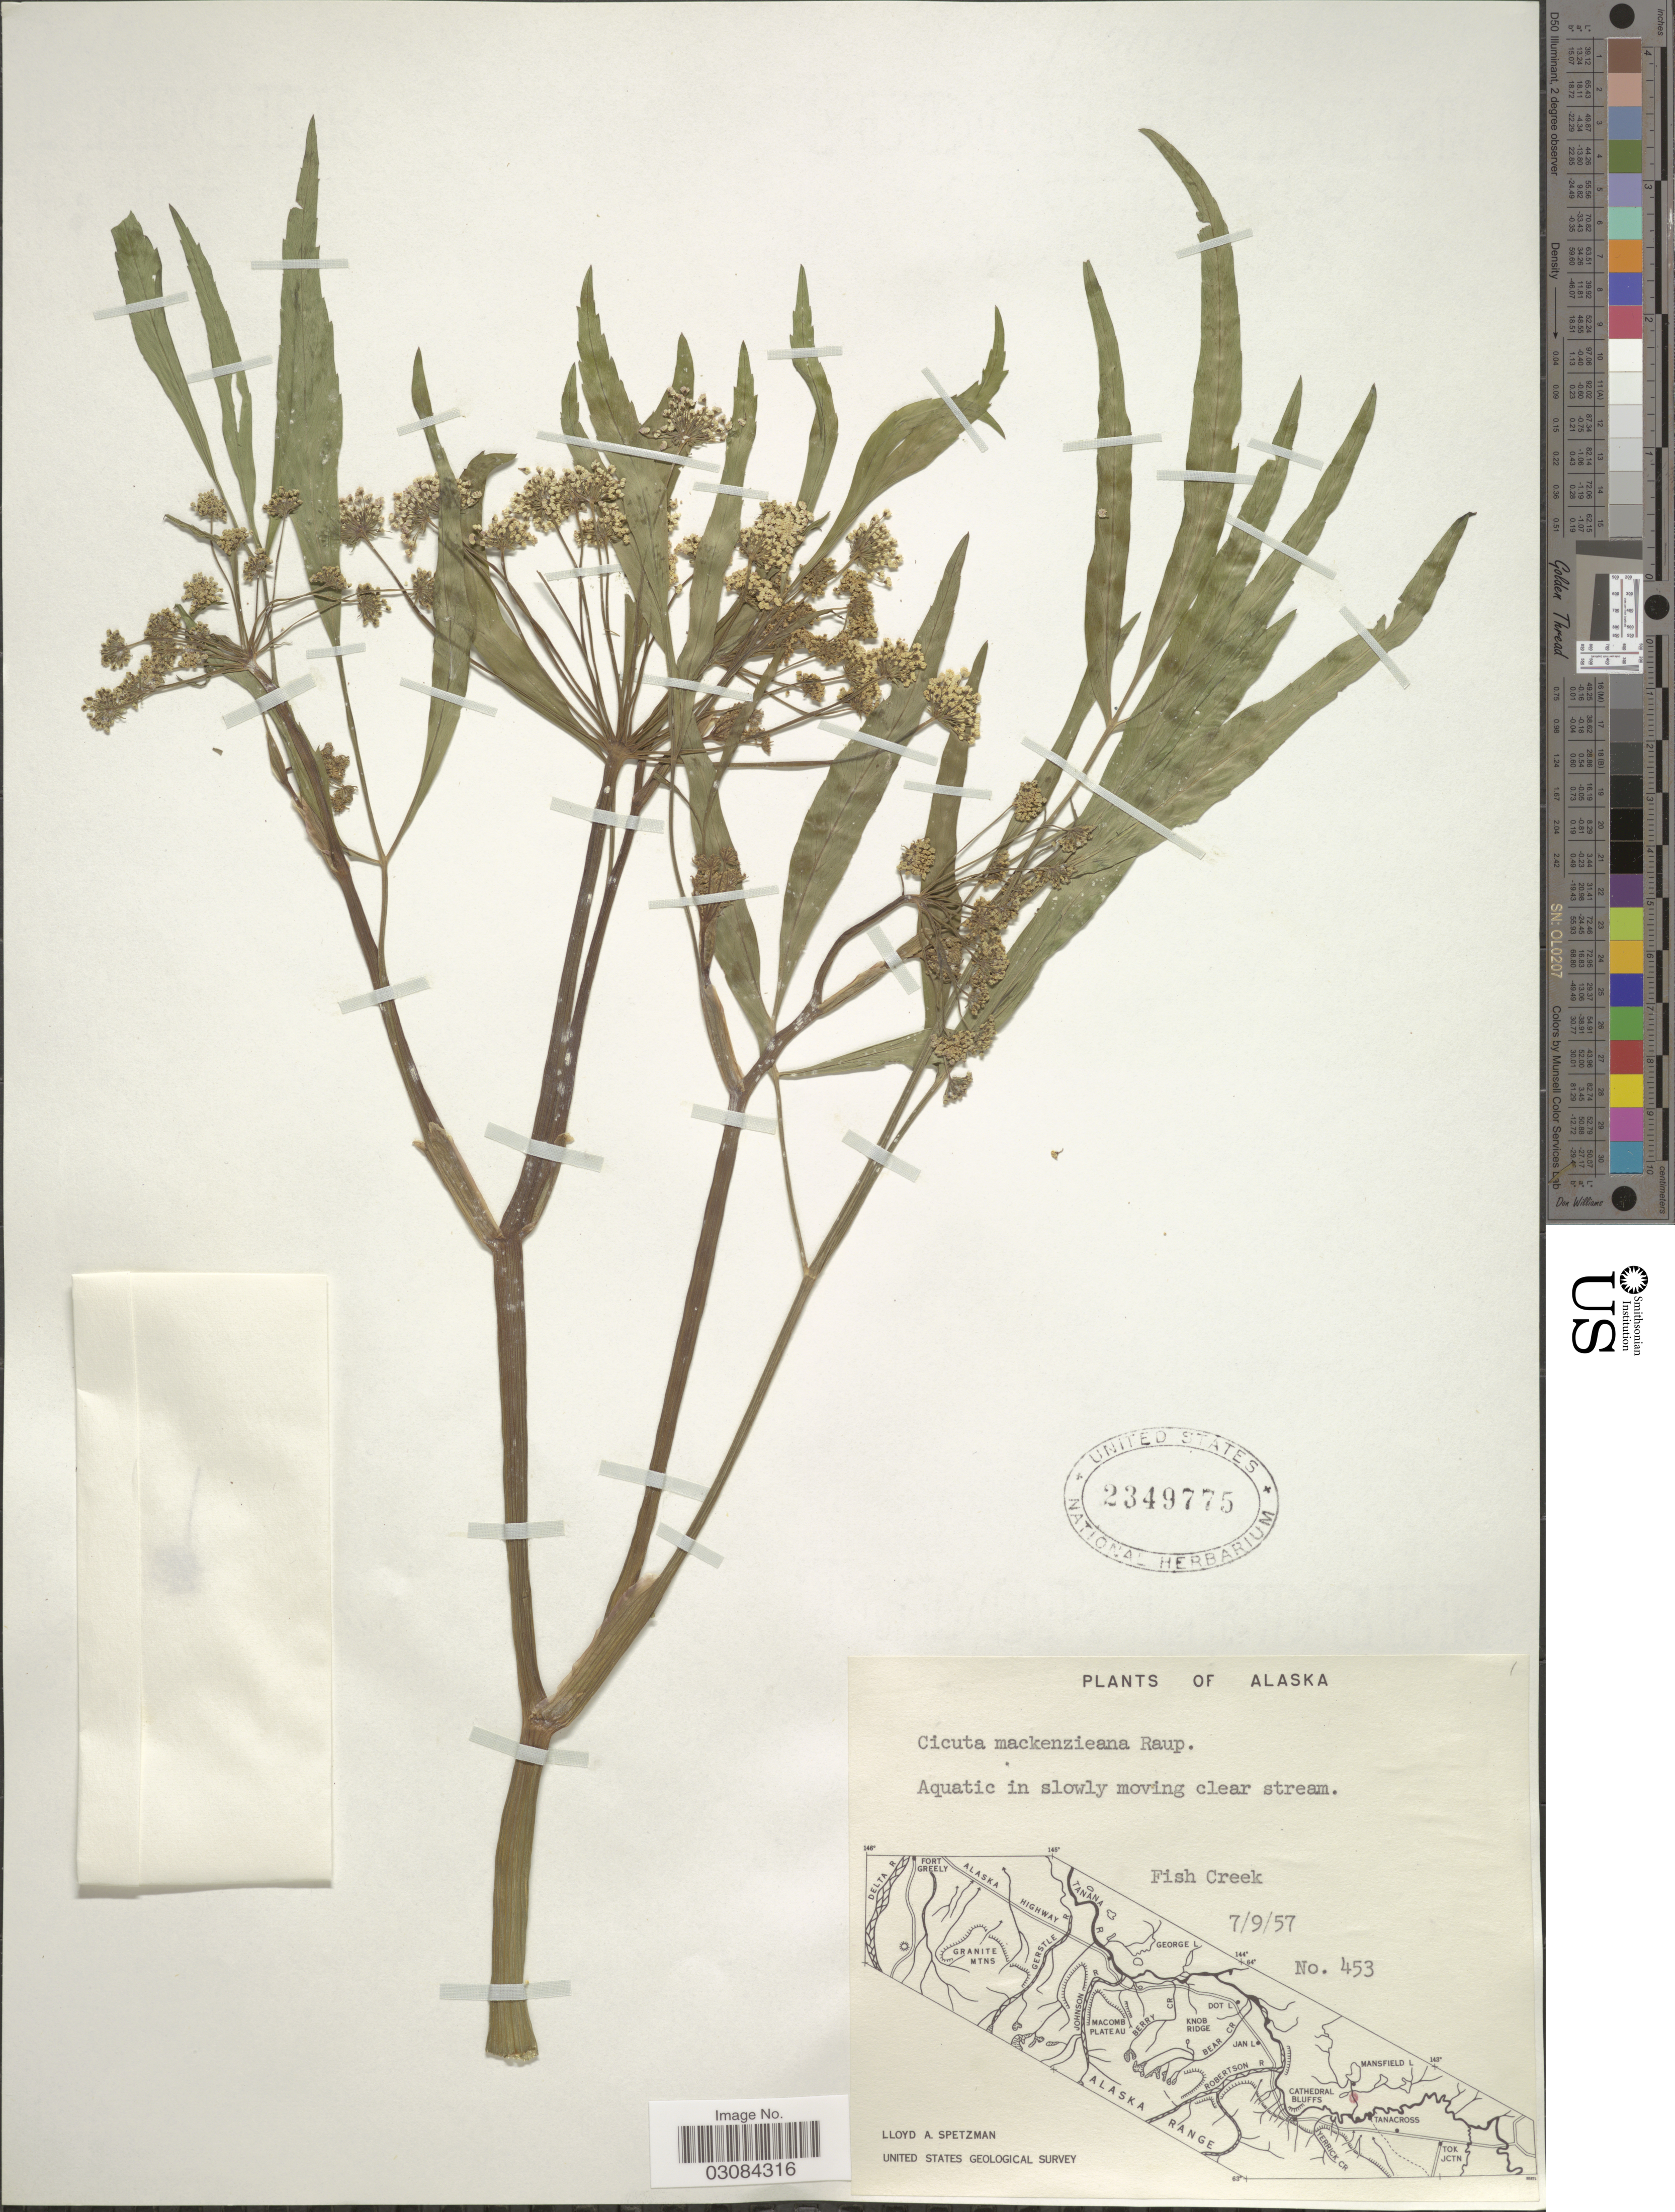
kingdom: Plantae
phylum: Tracheophyta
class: Magnoliopsida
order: Apiales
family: Apiaceae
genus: Cicuta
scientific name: Cicuta mackenzieana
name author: Raup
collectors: L. Spetzman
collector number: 453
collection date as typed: Transcribed d/m/y: 9/7/57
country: United States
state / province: Alaska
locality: Fish Creek.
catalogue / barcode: US 2349775